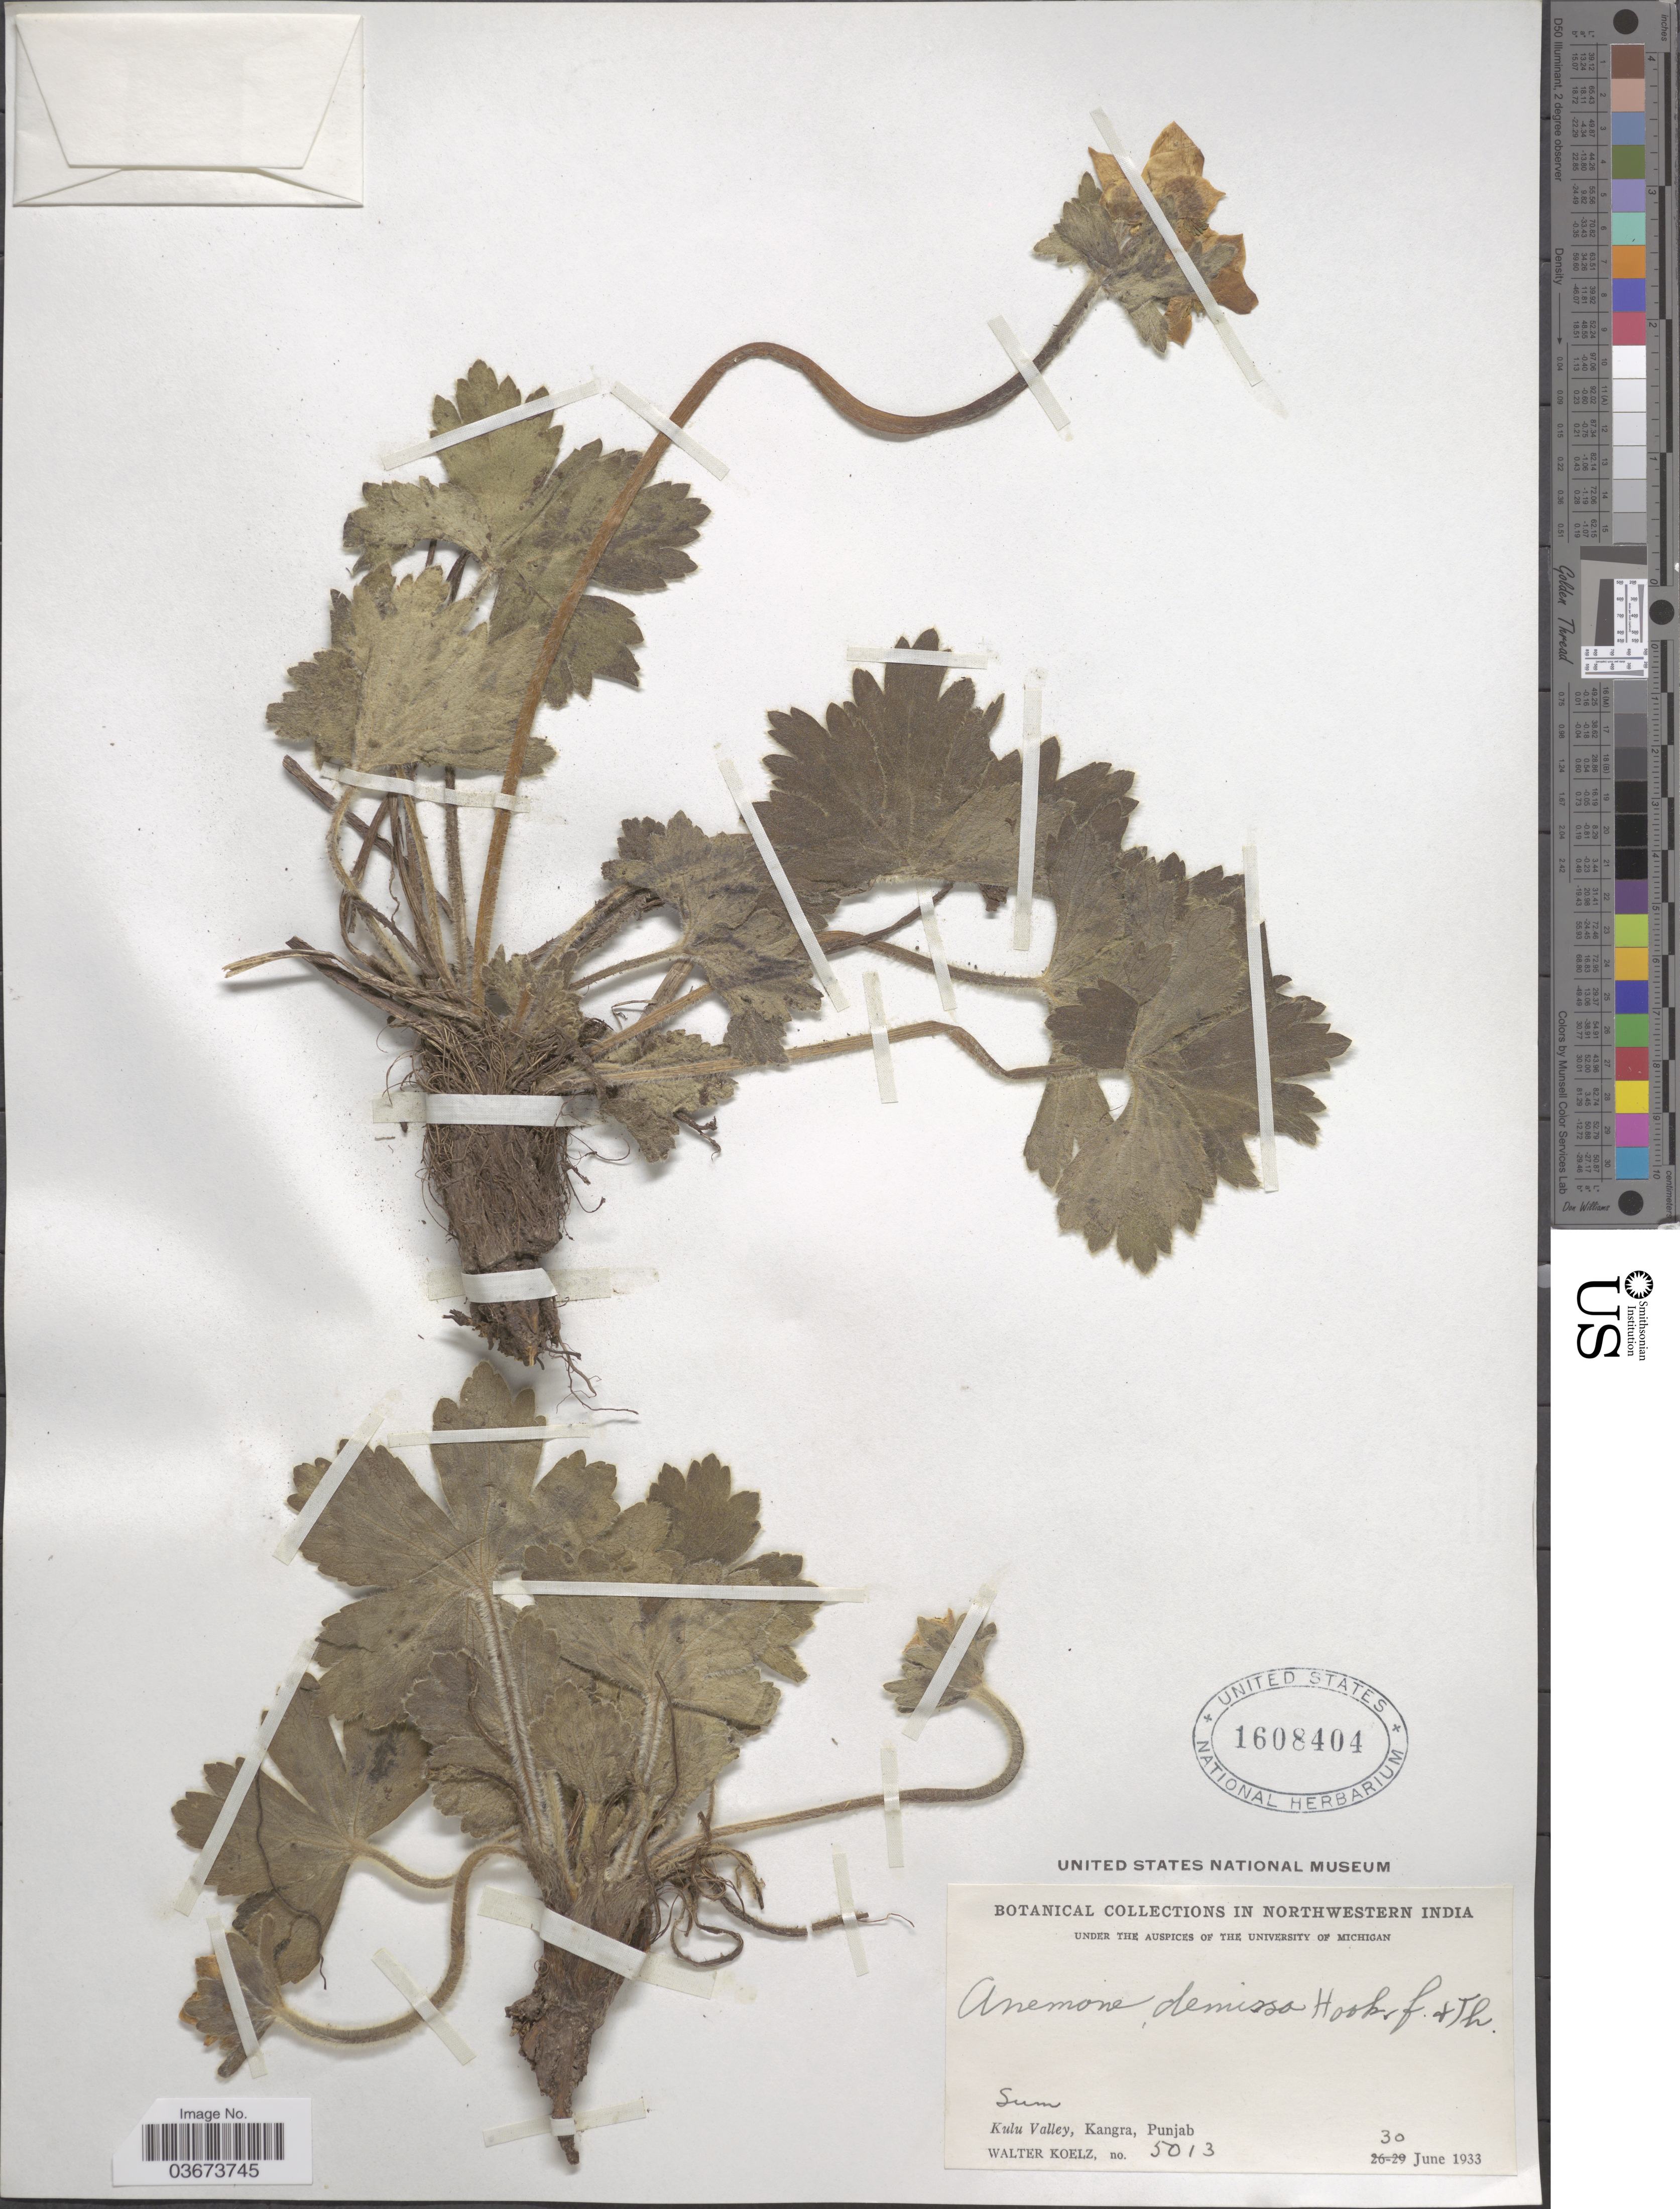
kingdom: Plantae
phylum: Tracheophyta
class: Magnoliopsida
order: Ranunculales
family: Ranunculaceae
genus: Anemone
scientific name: Anemone demissa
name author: (Thomson) Hook.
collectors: W. N. Koelz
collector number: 5013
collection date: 1933-06-30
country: India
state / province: Punjab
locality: Northwestern India. Sum, Kulu Valley, Kangra.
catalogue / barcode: US 1608404